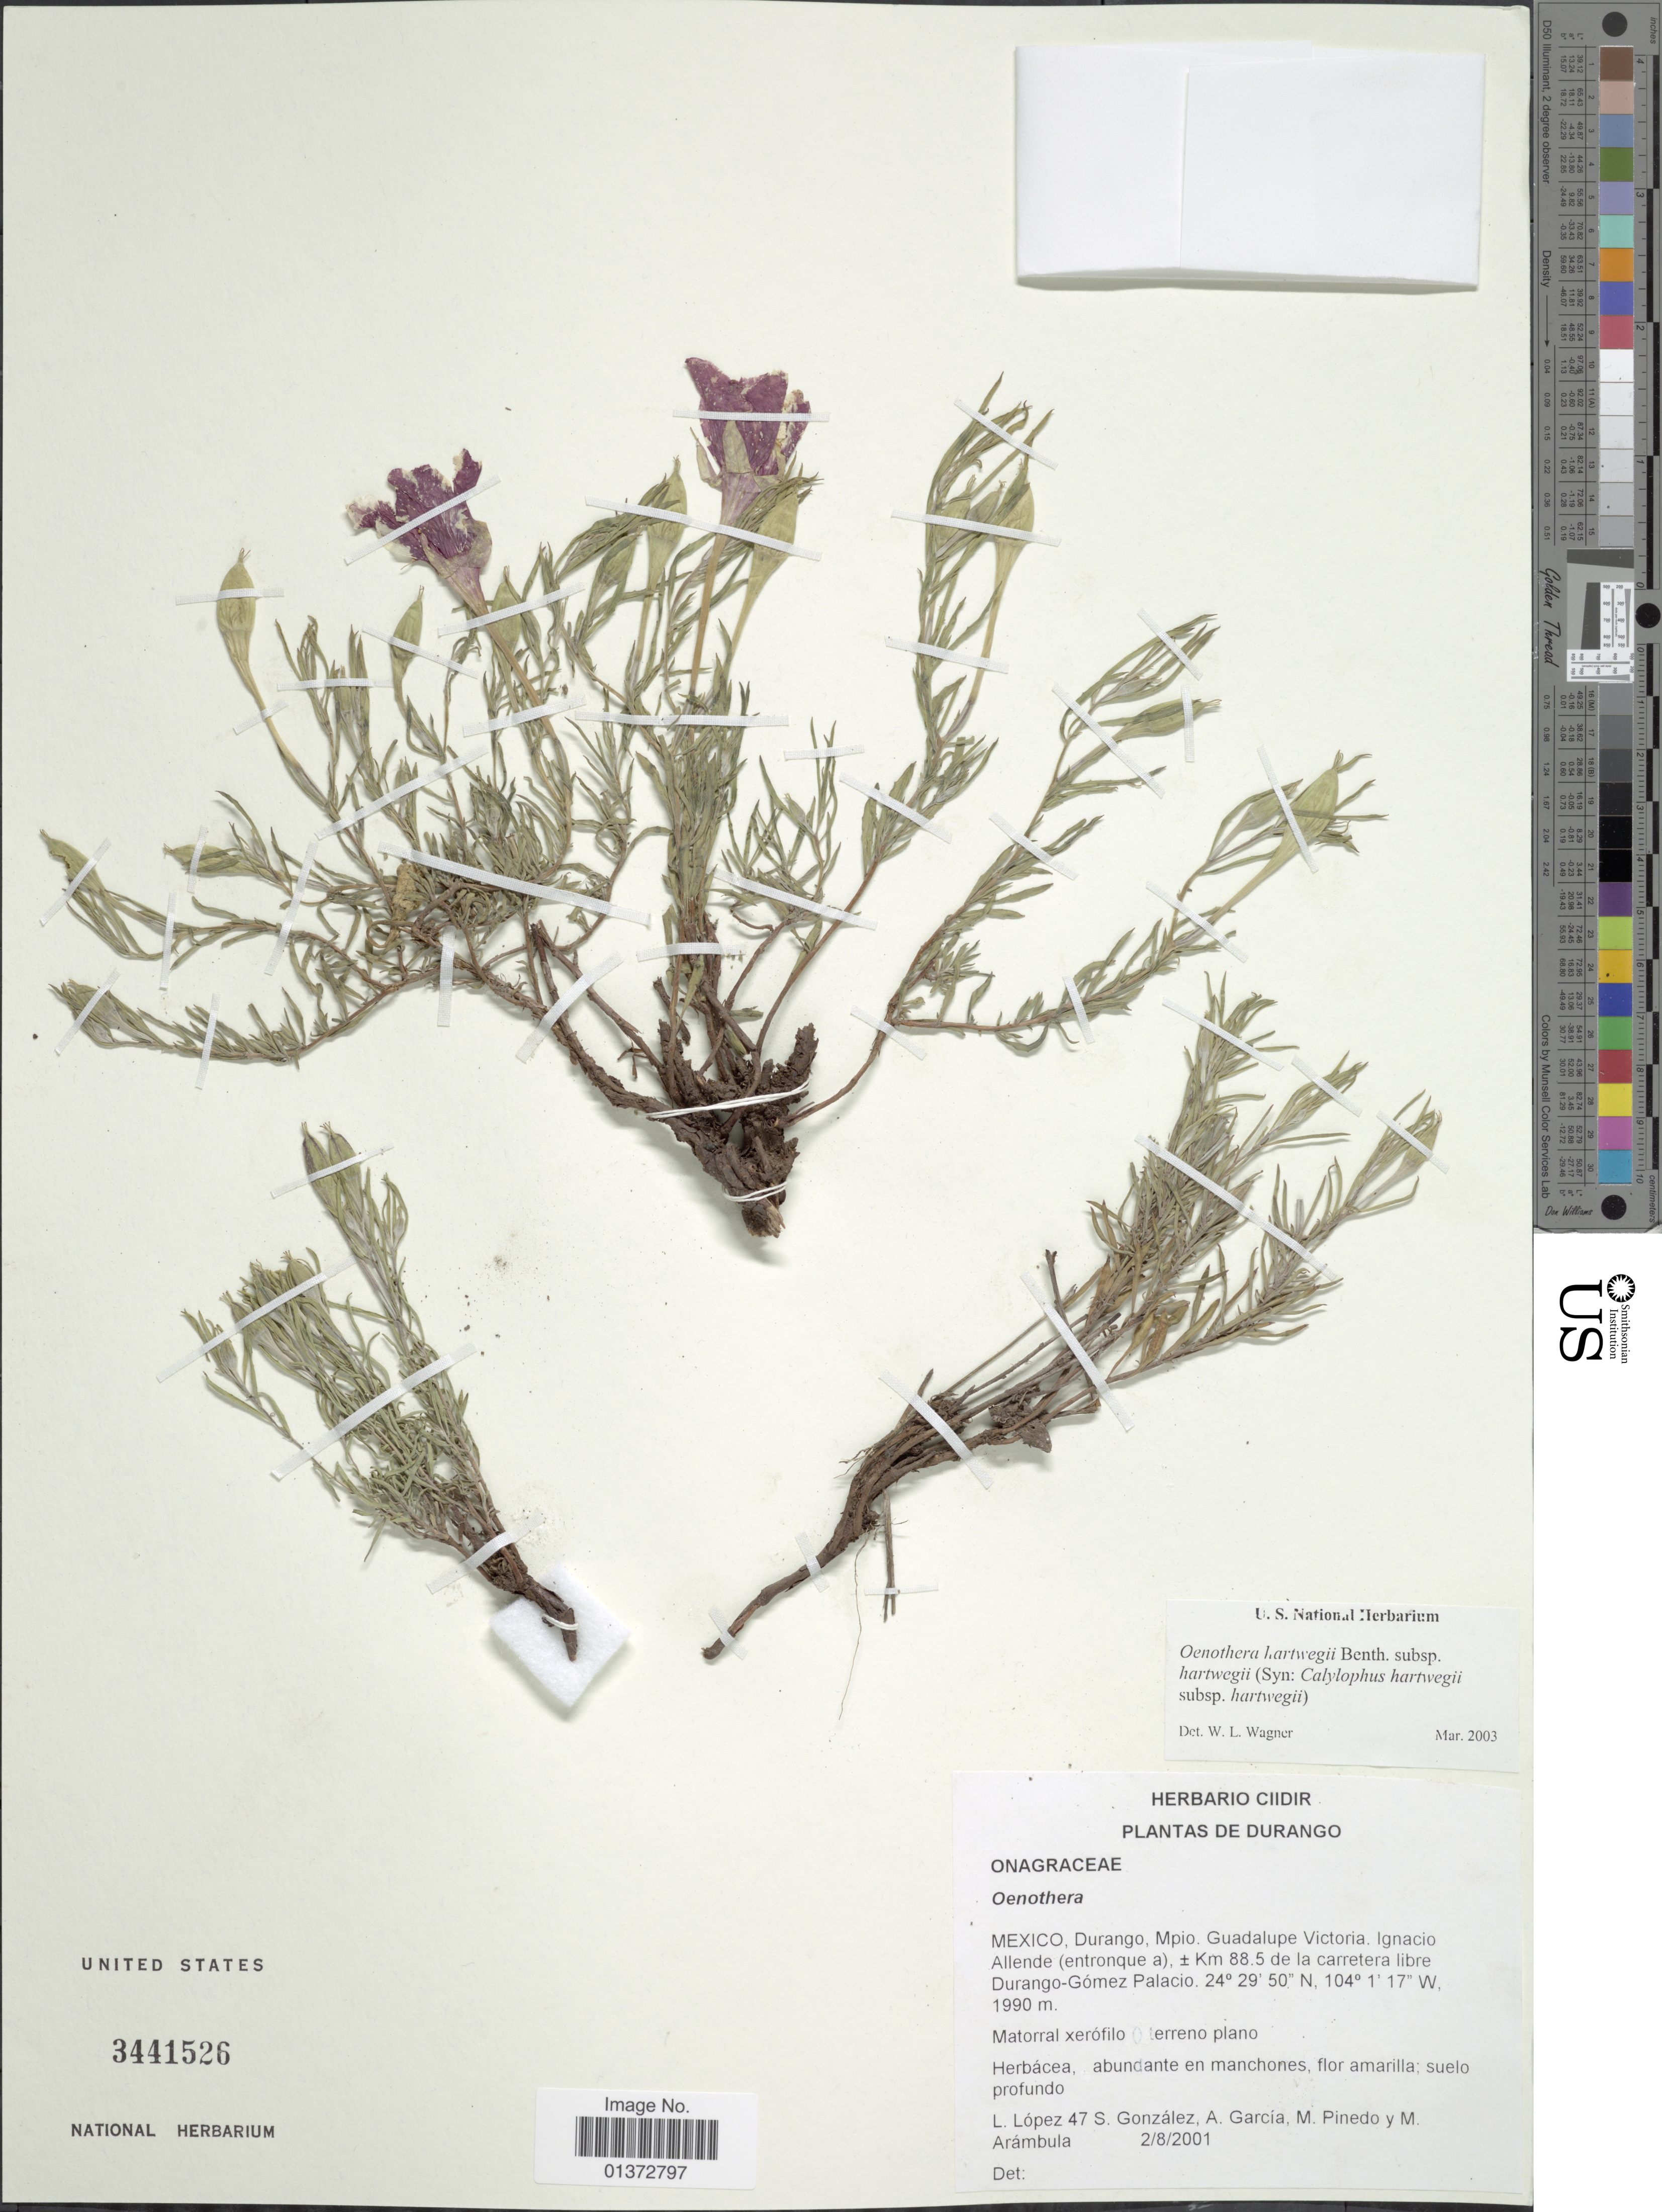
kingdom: Plantae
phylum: Tracheophyta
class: Magnoliopsida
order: Myrtales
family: Onagraceae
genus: Oenothera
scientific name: Oenothera hartwegii subsp. hartwegii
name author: Benth.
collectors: L. López, S. González, A. Garcia, M. Pinedo & M. Arámbula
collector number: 47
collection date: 2001-08-02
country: Mexico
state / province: Durango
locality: Mpio. Guadalupe Victoria, Ignacio Allende (entronque a), ± km 88.5 de la carretera libre Durango-Gómez Palacio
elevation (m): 1990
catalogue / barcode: US 3441526